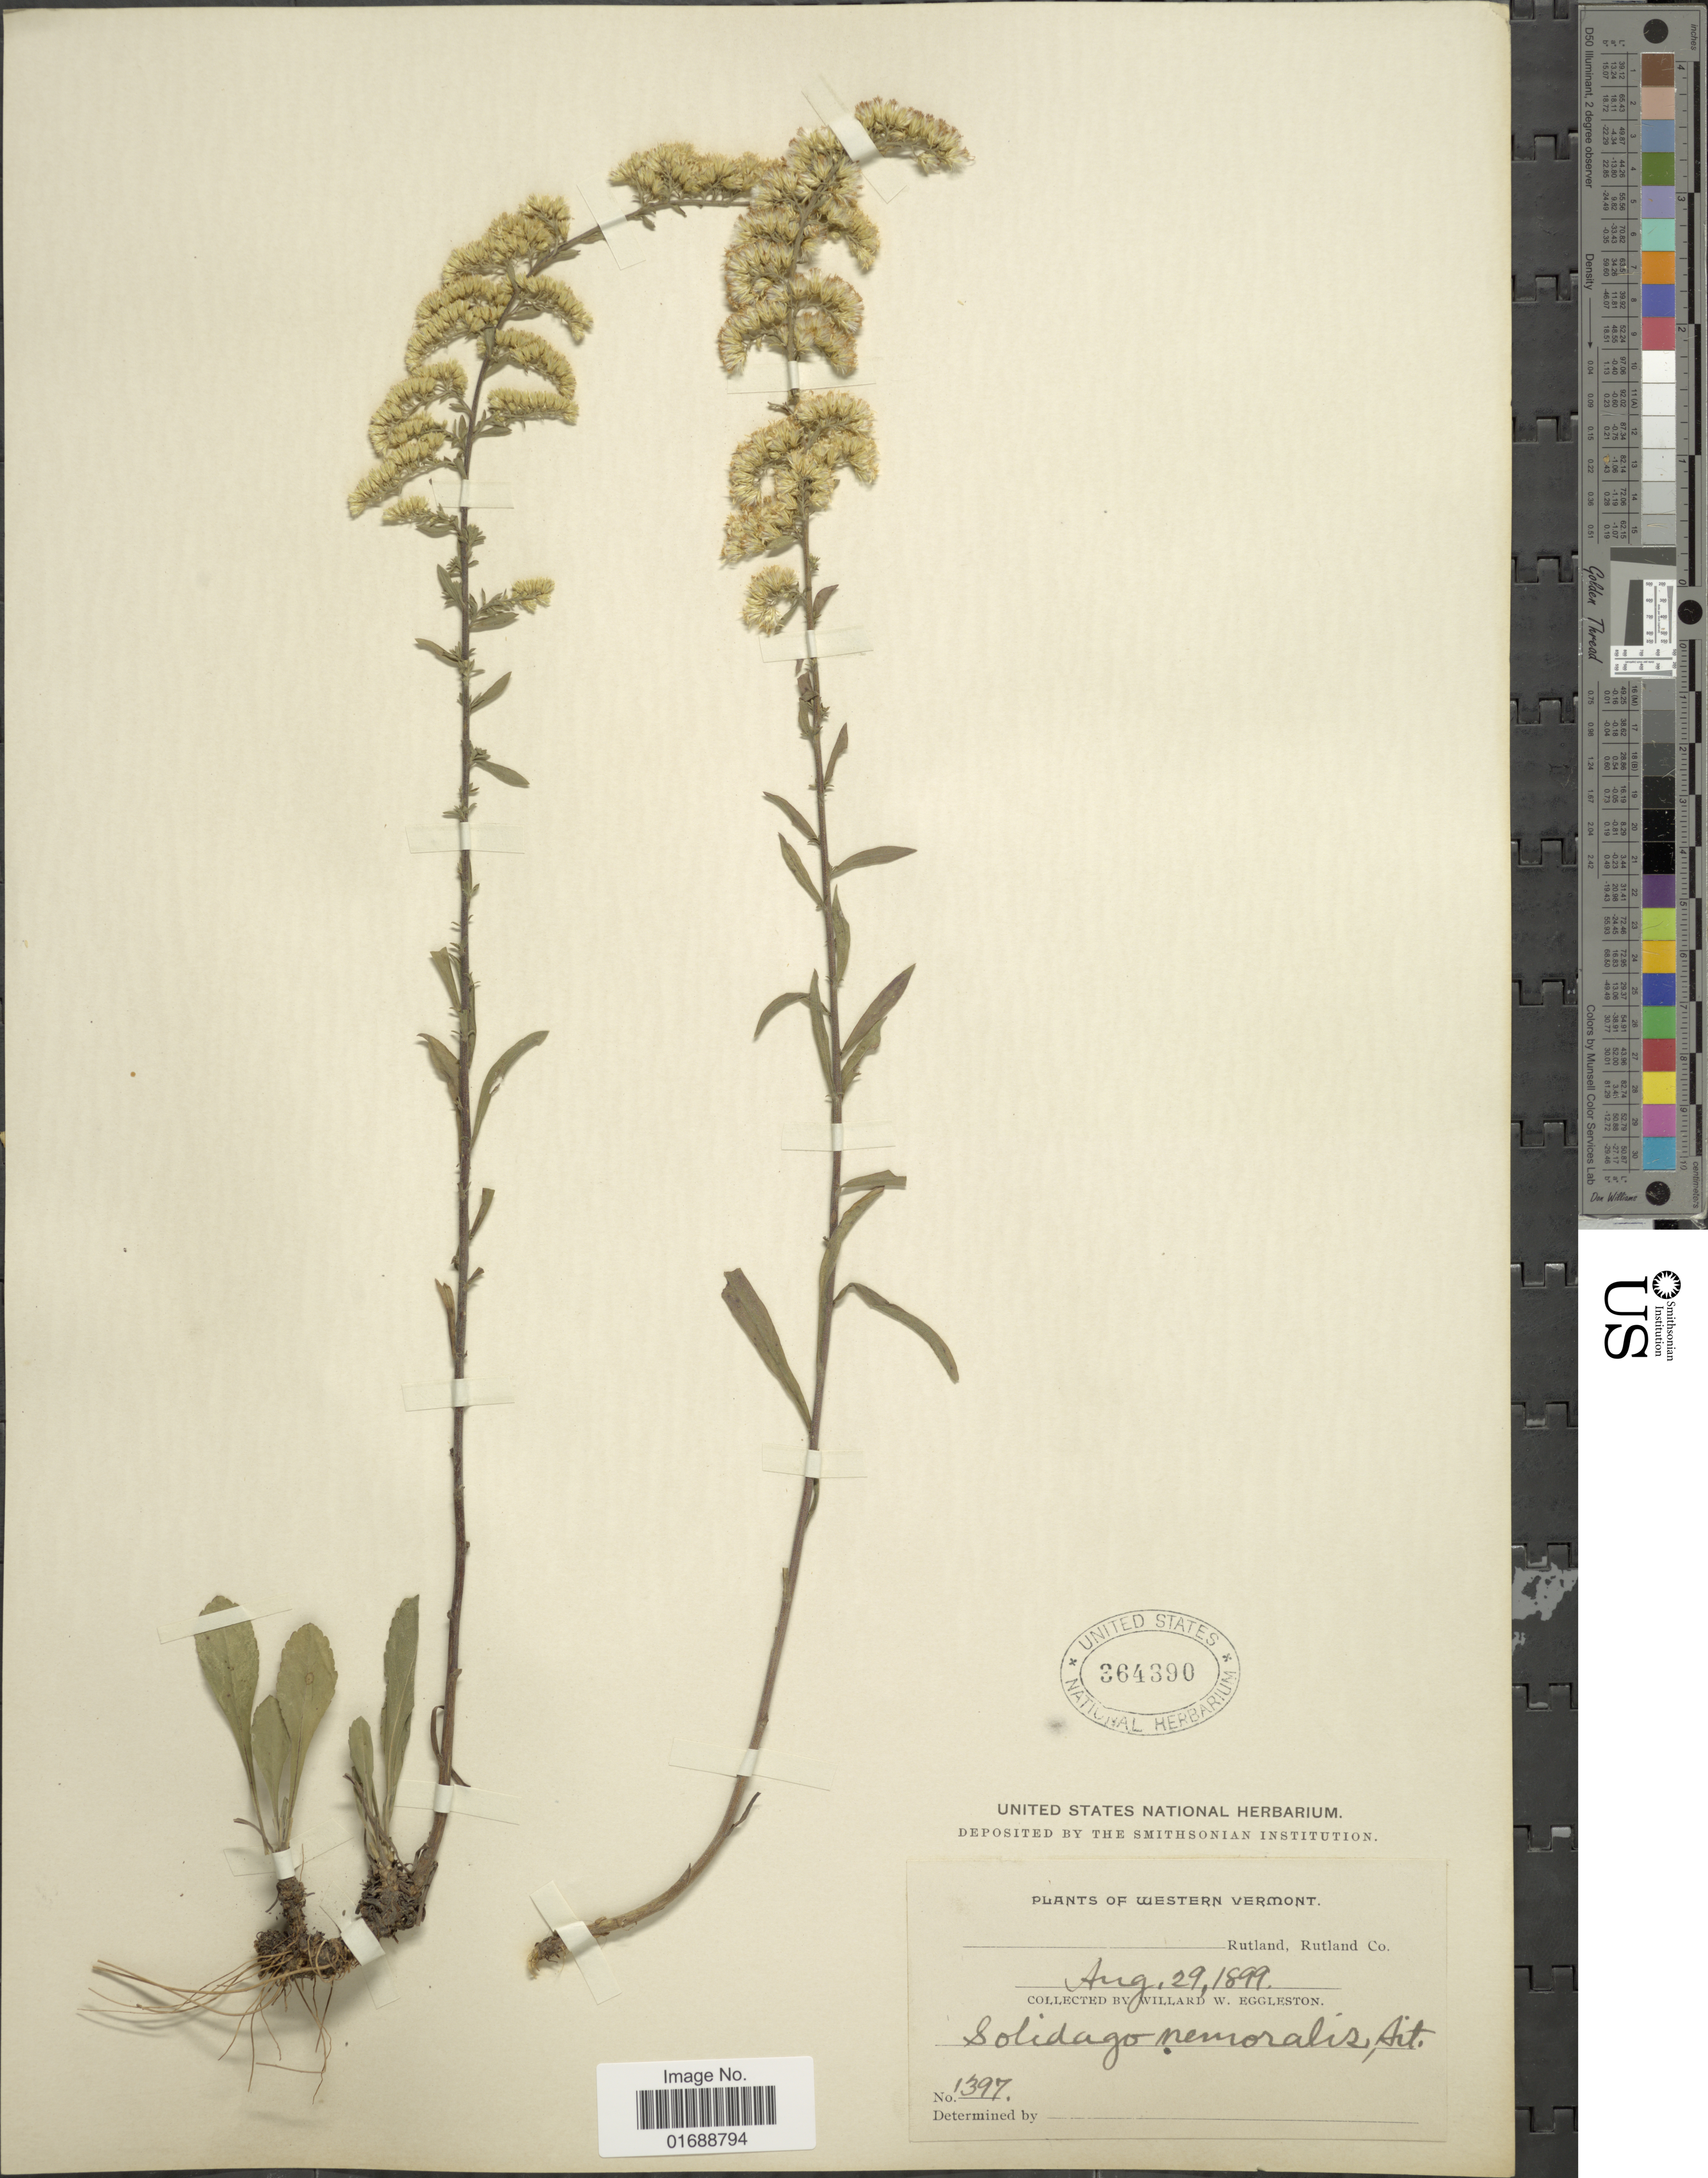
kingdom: Plantae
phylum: Tracheophyta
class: Magnoliopsida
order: Asterales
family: Asteraceae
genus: Solidago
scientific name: Solidago nemoralis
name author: Aiton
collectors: W. W. Eggleston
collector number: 1397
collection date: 1899-08-29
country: United States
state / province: Vermont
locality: Western Vermont, Rutland, Rutland Co.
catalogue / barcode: US 364390